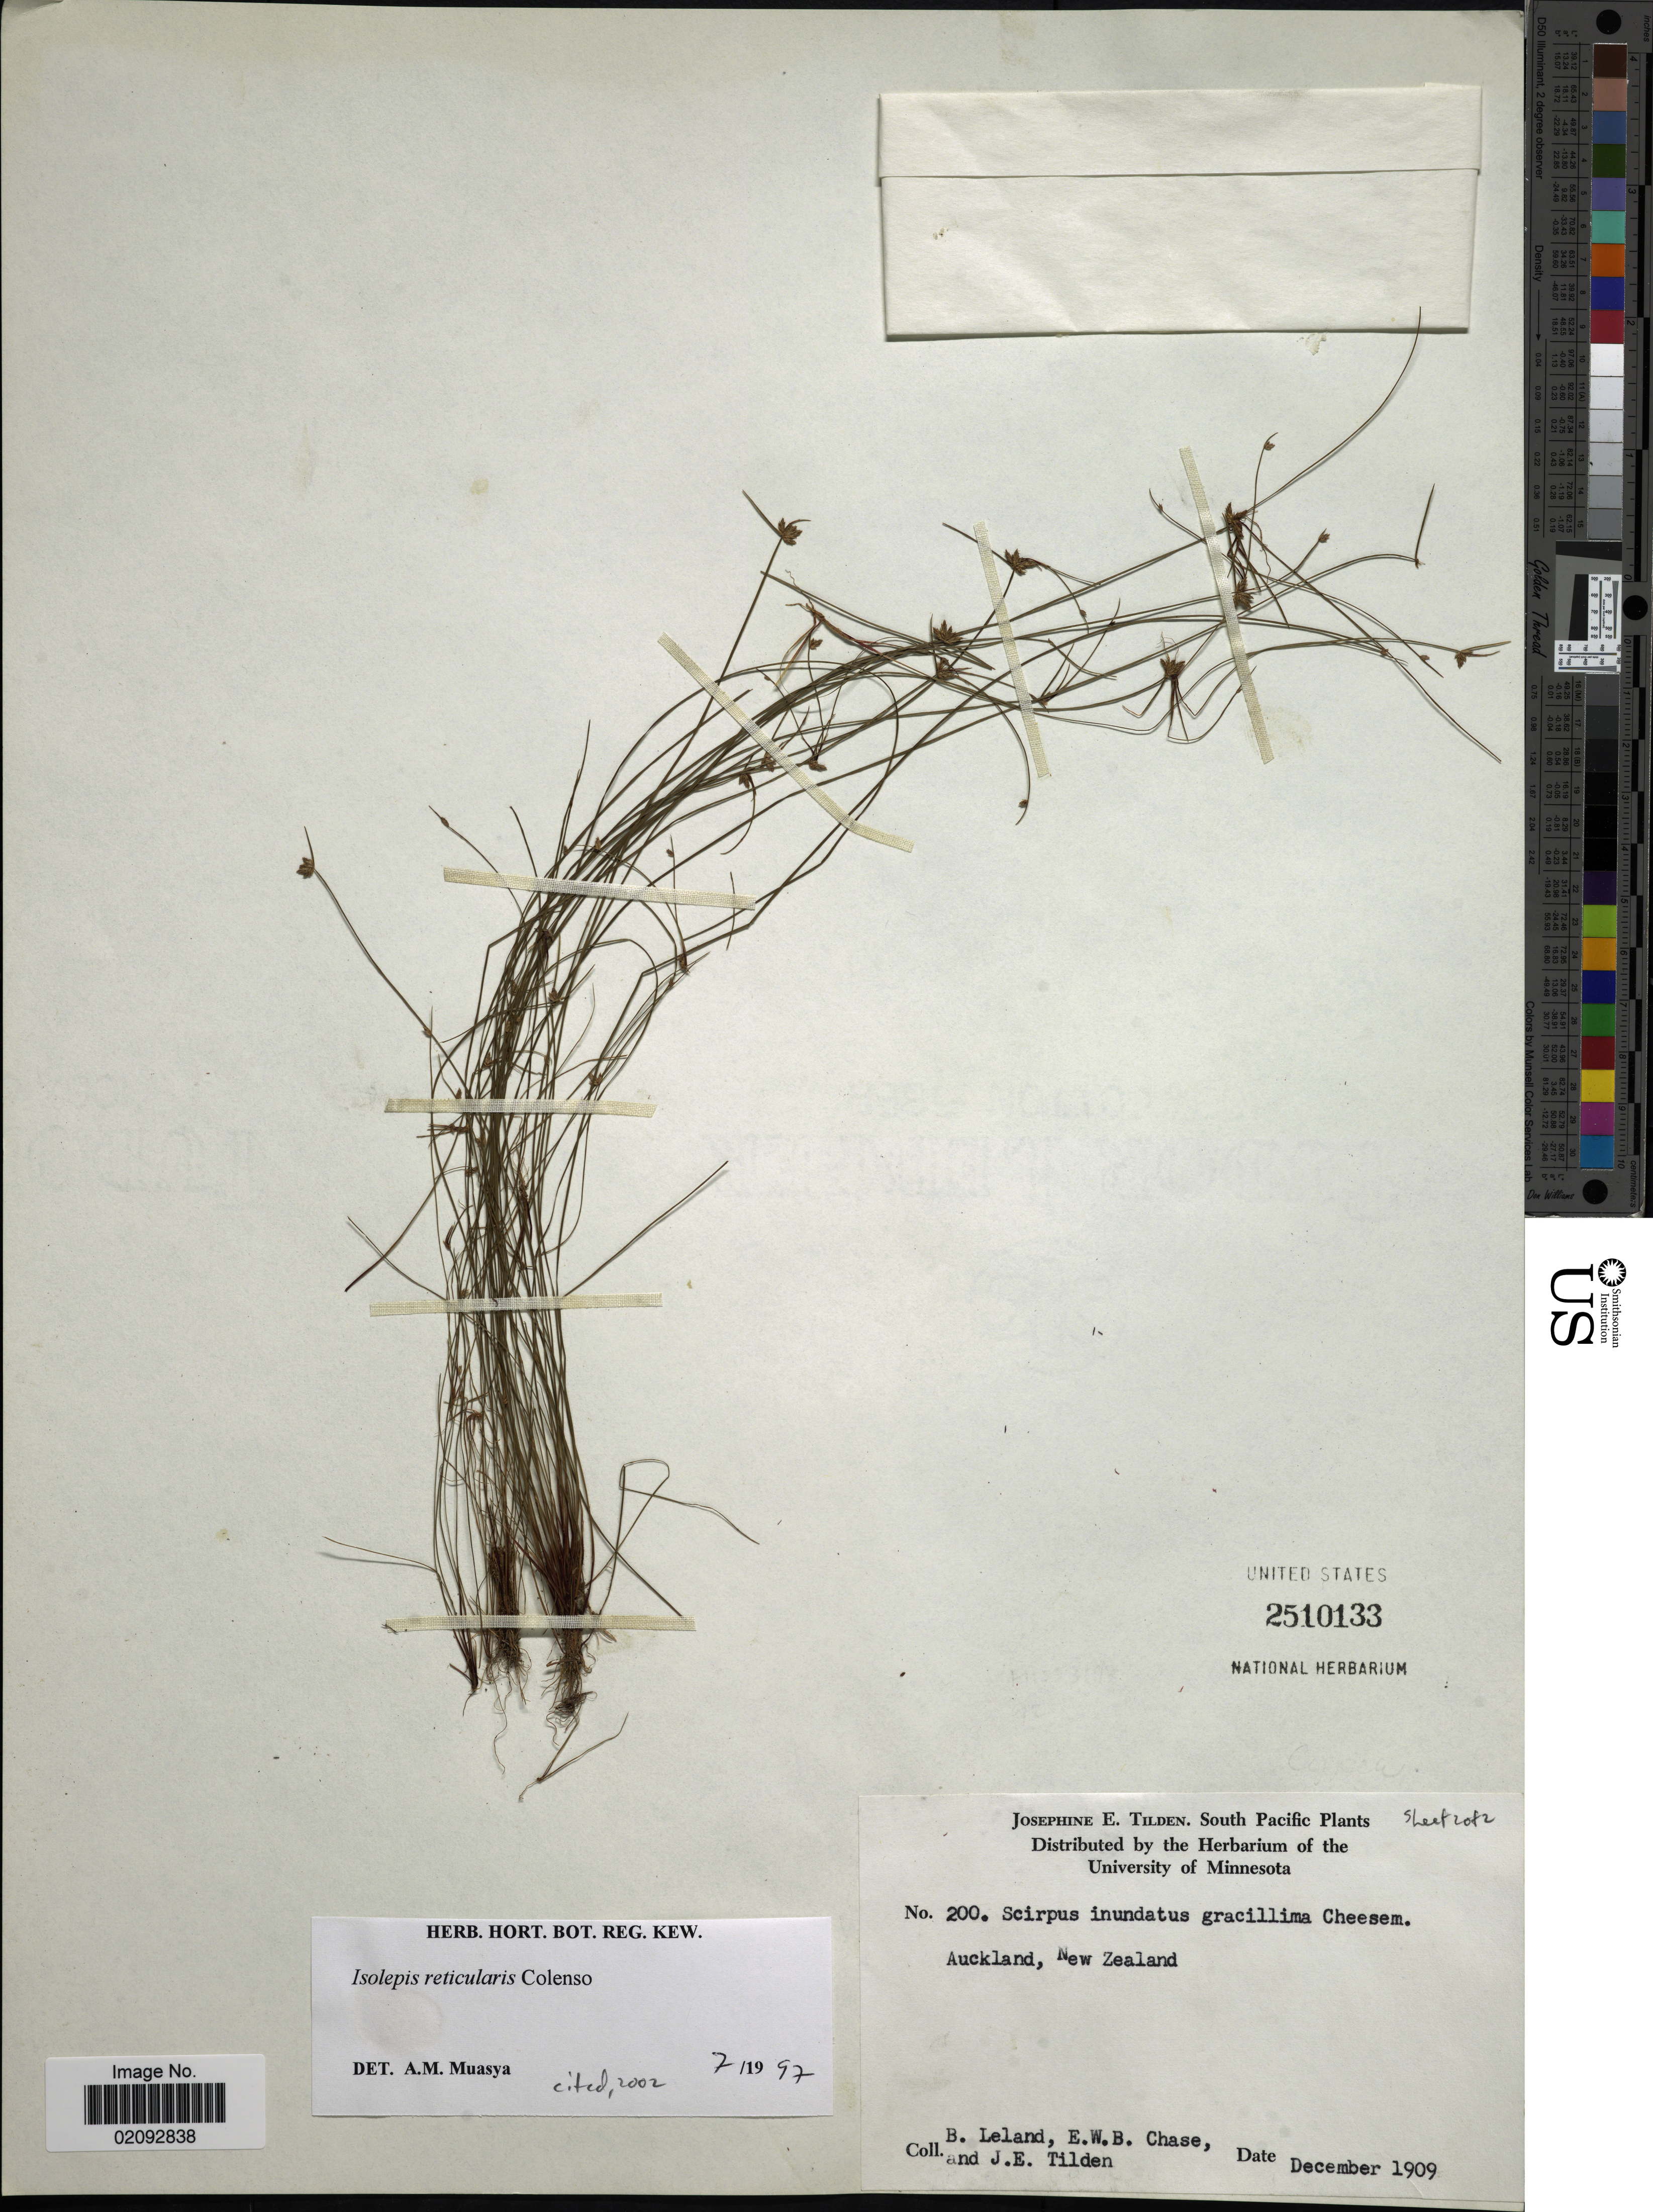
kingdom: Plantae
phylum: Tracheophyta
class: Liliopsida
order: Poales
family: Cyperaceae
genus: Isolepis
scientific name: Isolepis reticularis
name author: Colenso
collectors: B. Leland, E. W. Chase & J. E. Tilden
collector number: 200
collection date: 1909-12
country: New Zealand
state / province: Auckland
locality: South Pacific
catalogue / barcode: US 2510133